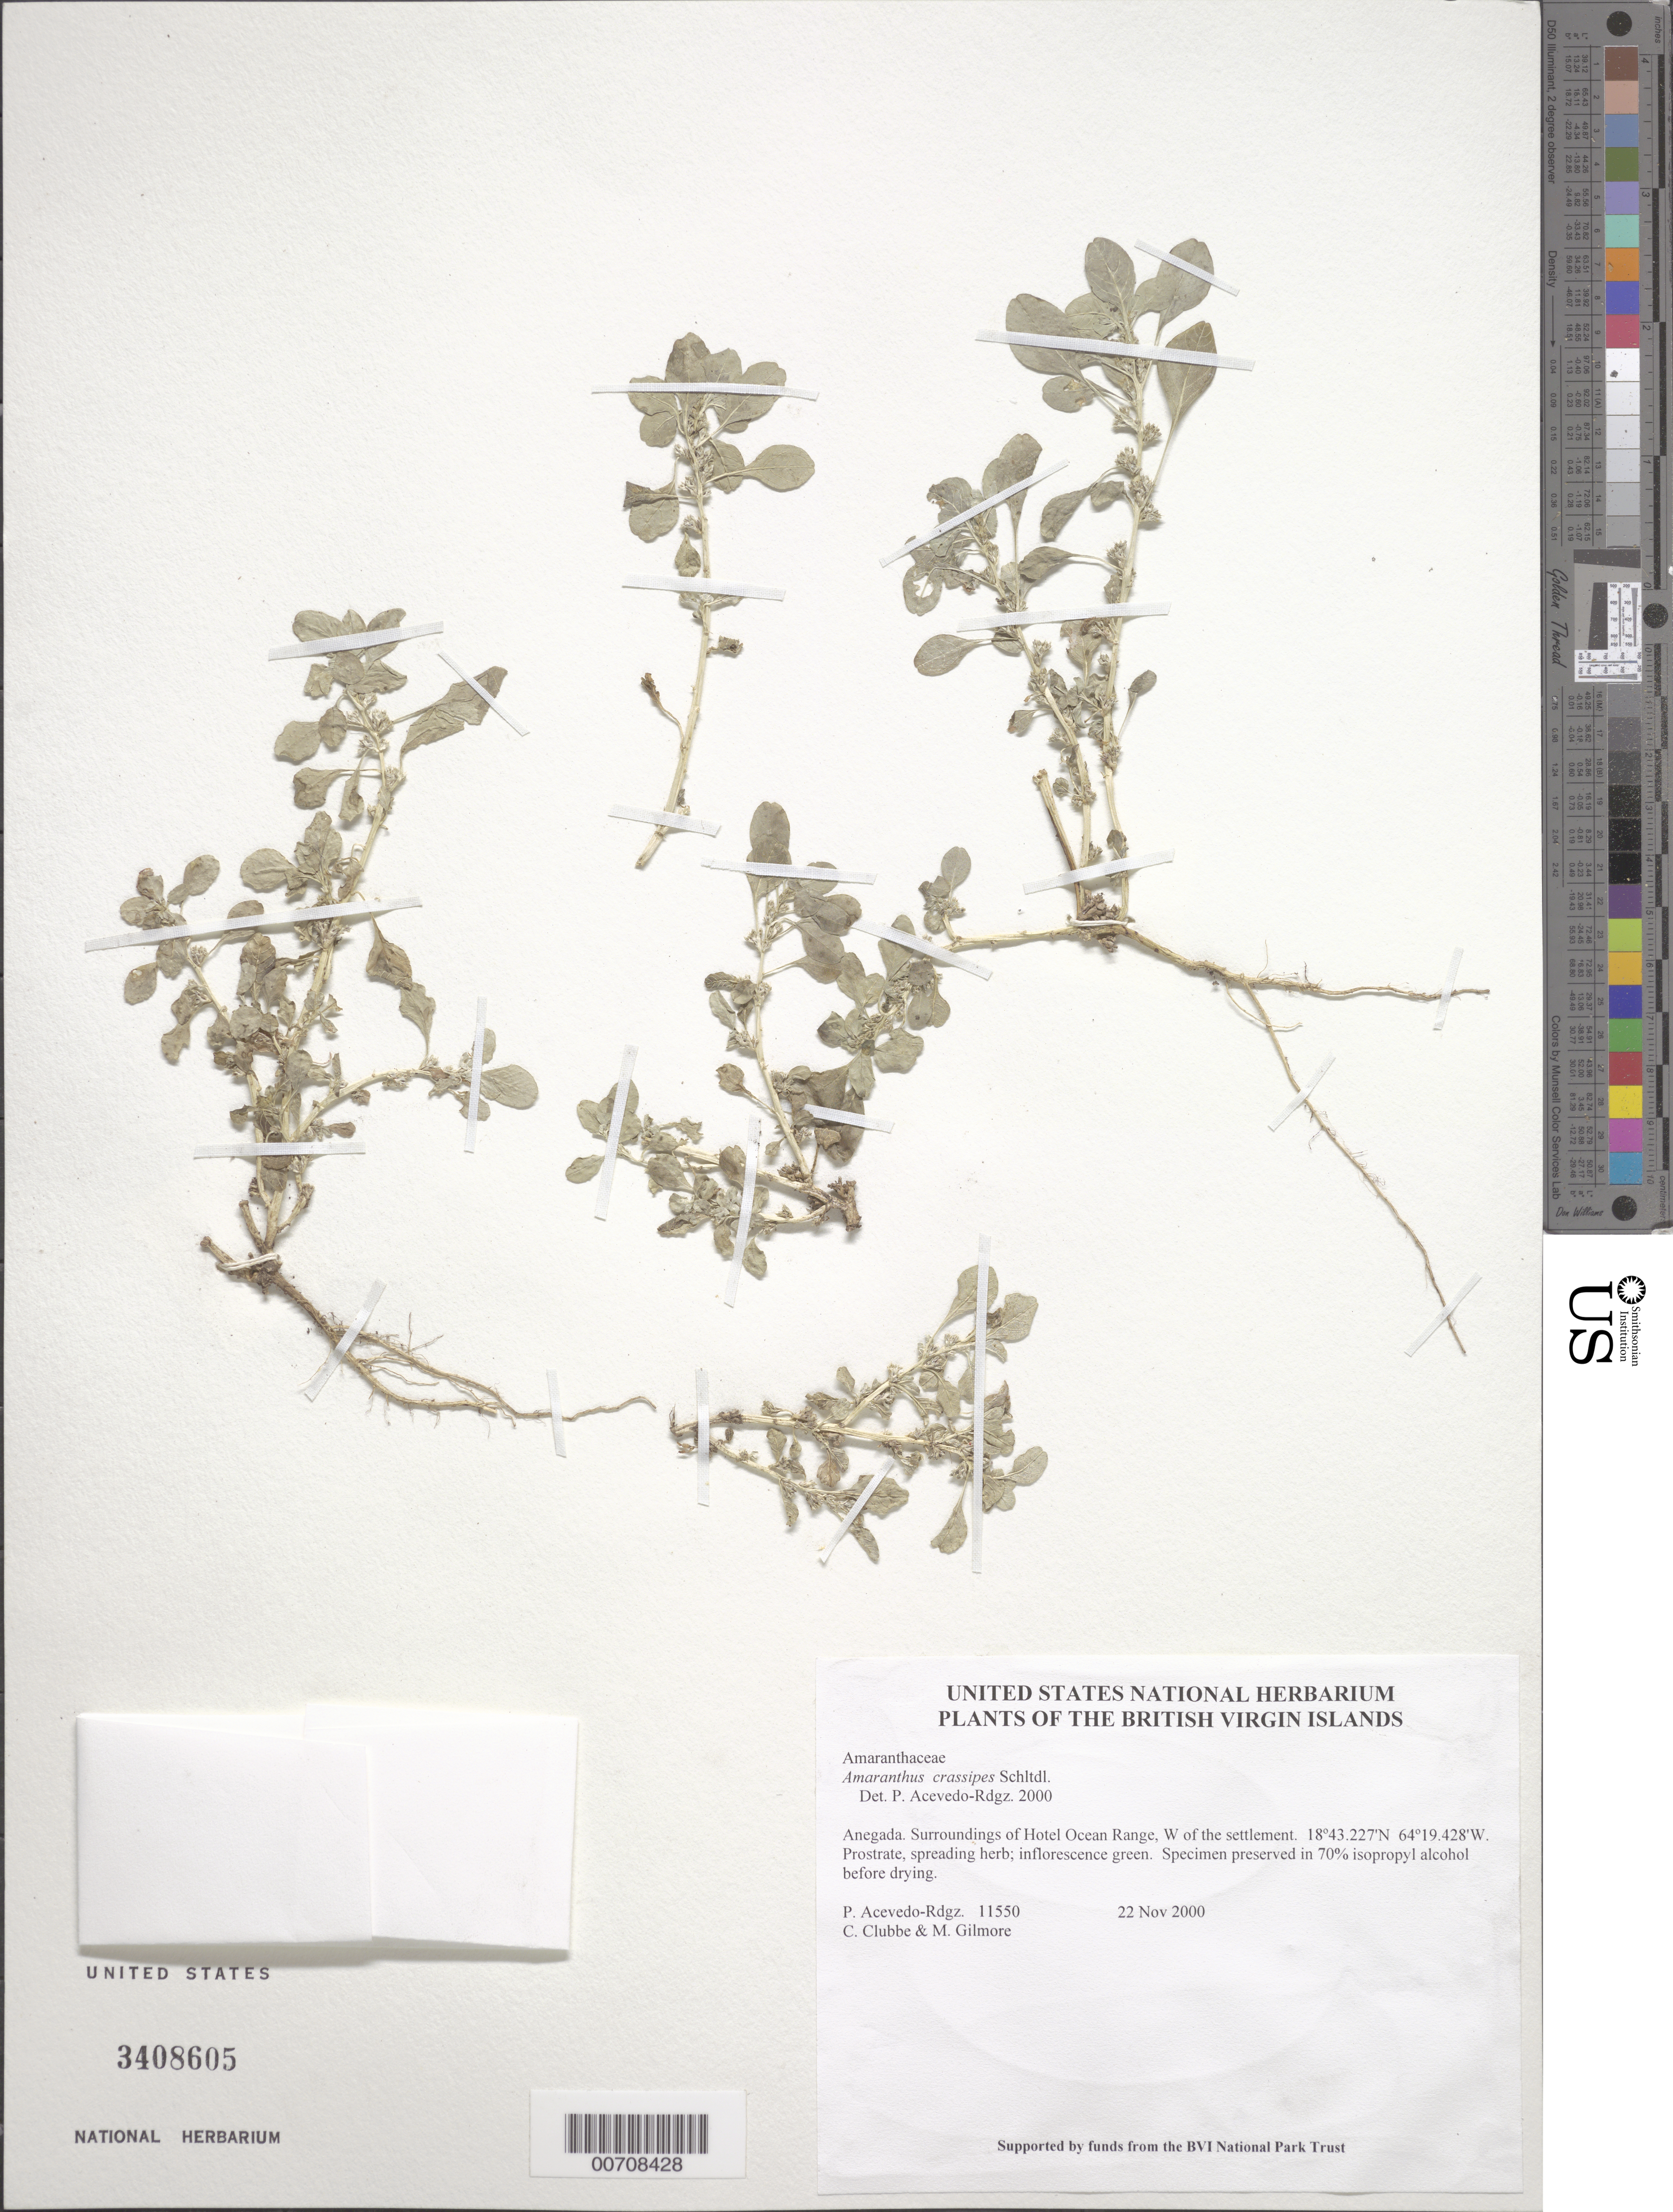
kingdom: Plantae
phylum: Tracheophyta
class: Magnoliopsida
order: Caryophyllales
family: Amaranthaceae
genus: Amaranthus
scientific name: Amaranthus crassipes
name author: Schltdl.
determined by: Acevedo-Rodríguez, P., (BOT), Smithsonian Institution - National Museum of Natural History (UNITED STATES)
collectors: P. Acevedo-Rodr., C. Clubbe & M. Gilmore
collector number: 11550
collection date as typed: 22 Nov 2000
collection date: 2000-11-22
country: British Virgin Islands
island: Anegada I.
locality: Surroundings of Hotel Ocean Range, W of the settlement.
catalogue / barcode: US 3408605